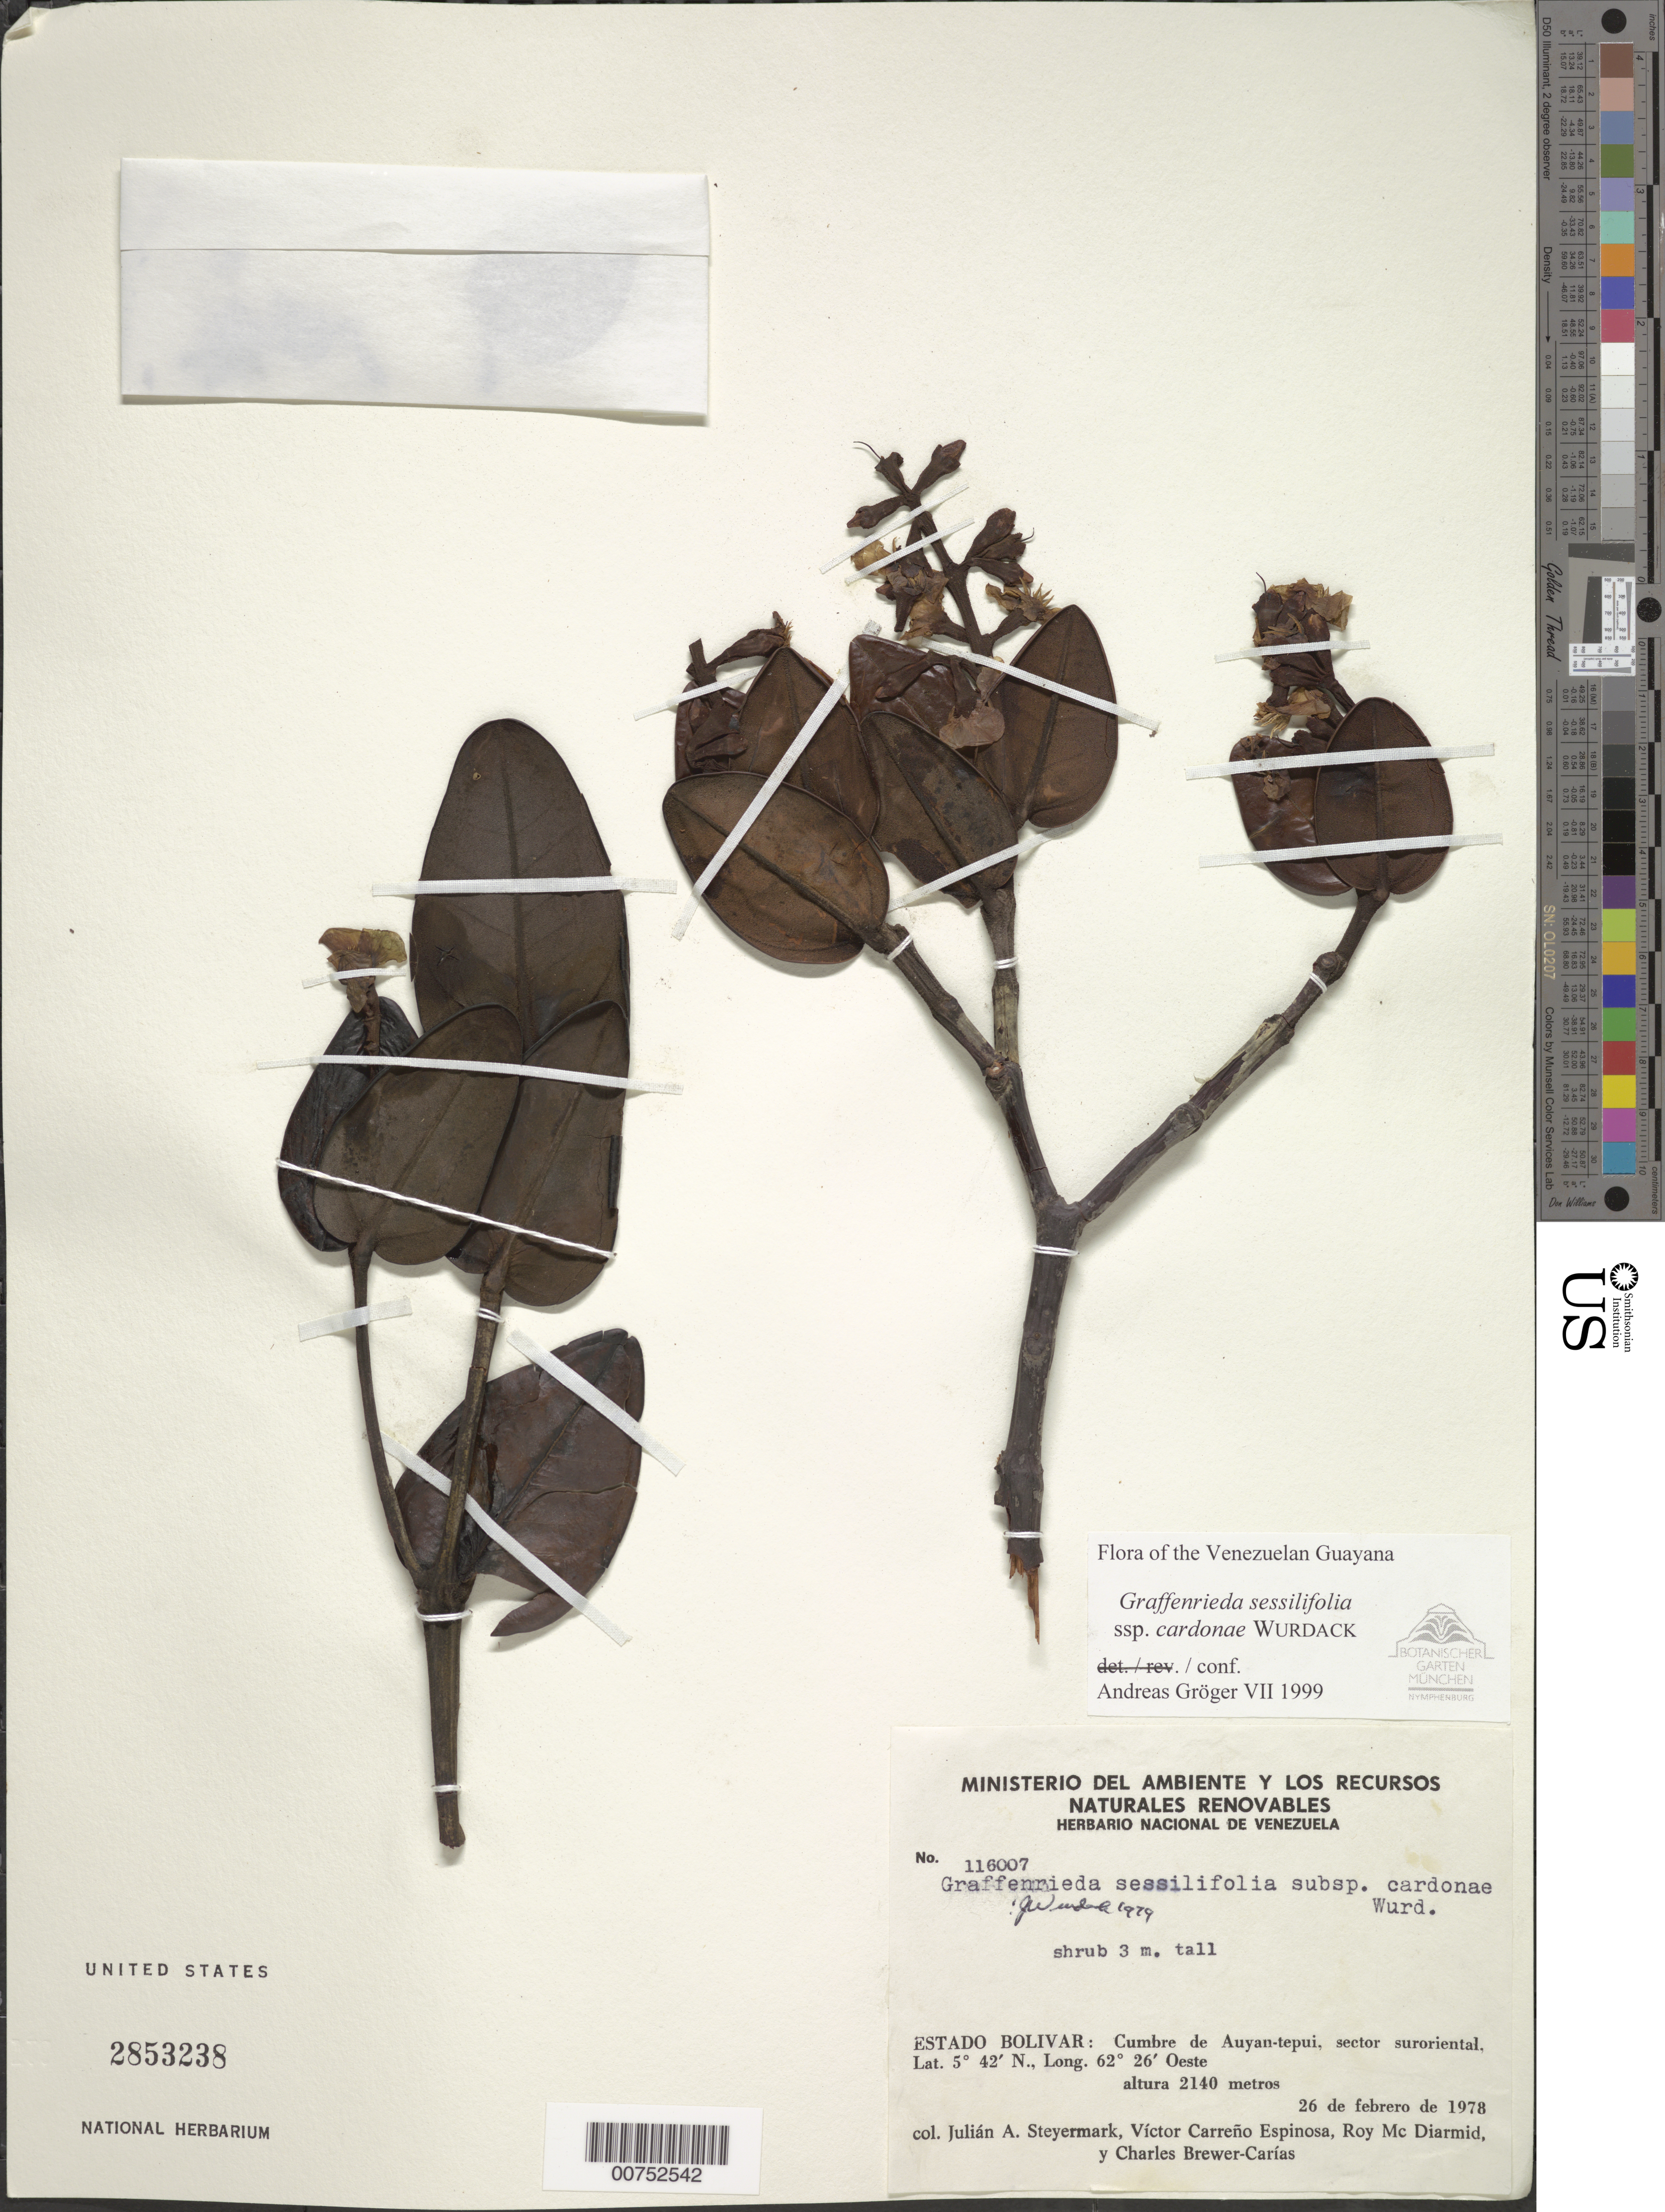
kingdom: Plantae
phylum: Tracheophyta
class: Magnoliopsida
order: Myrtales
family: Melastomataceae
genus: Graffenrieda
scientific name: Graffenrieda sessilifolia subsp. cardonae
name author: Wurdack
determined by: Gröger, A.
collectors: J. Steyermark, V. Carreño E., R. Mc Diarmid & C. Brewer-Carias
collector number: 116007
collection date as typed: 26-Feb-78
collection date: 1978-02-26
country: Venezuela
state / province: Bolívar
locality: Auyan-tepuí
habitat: Summit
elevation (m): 2140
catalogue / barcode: US 2853238